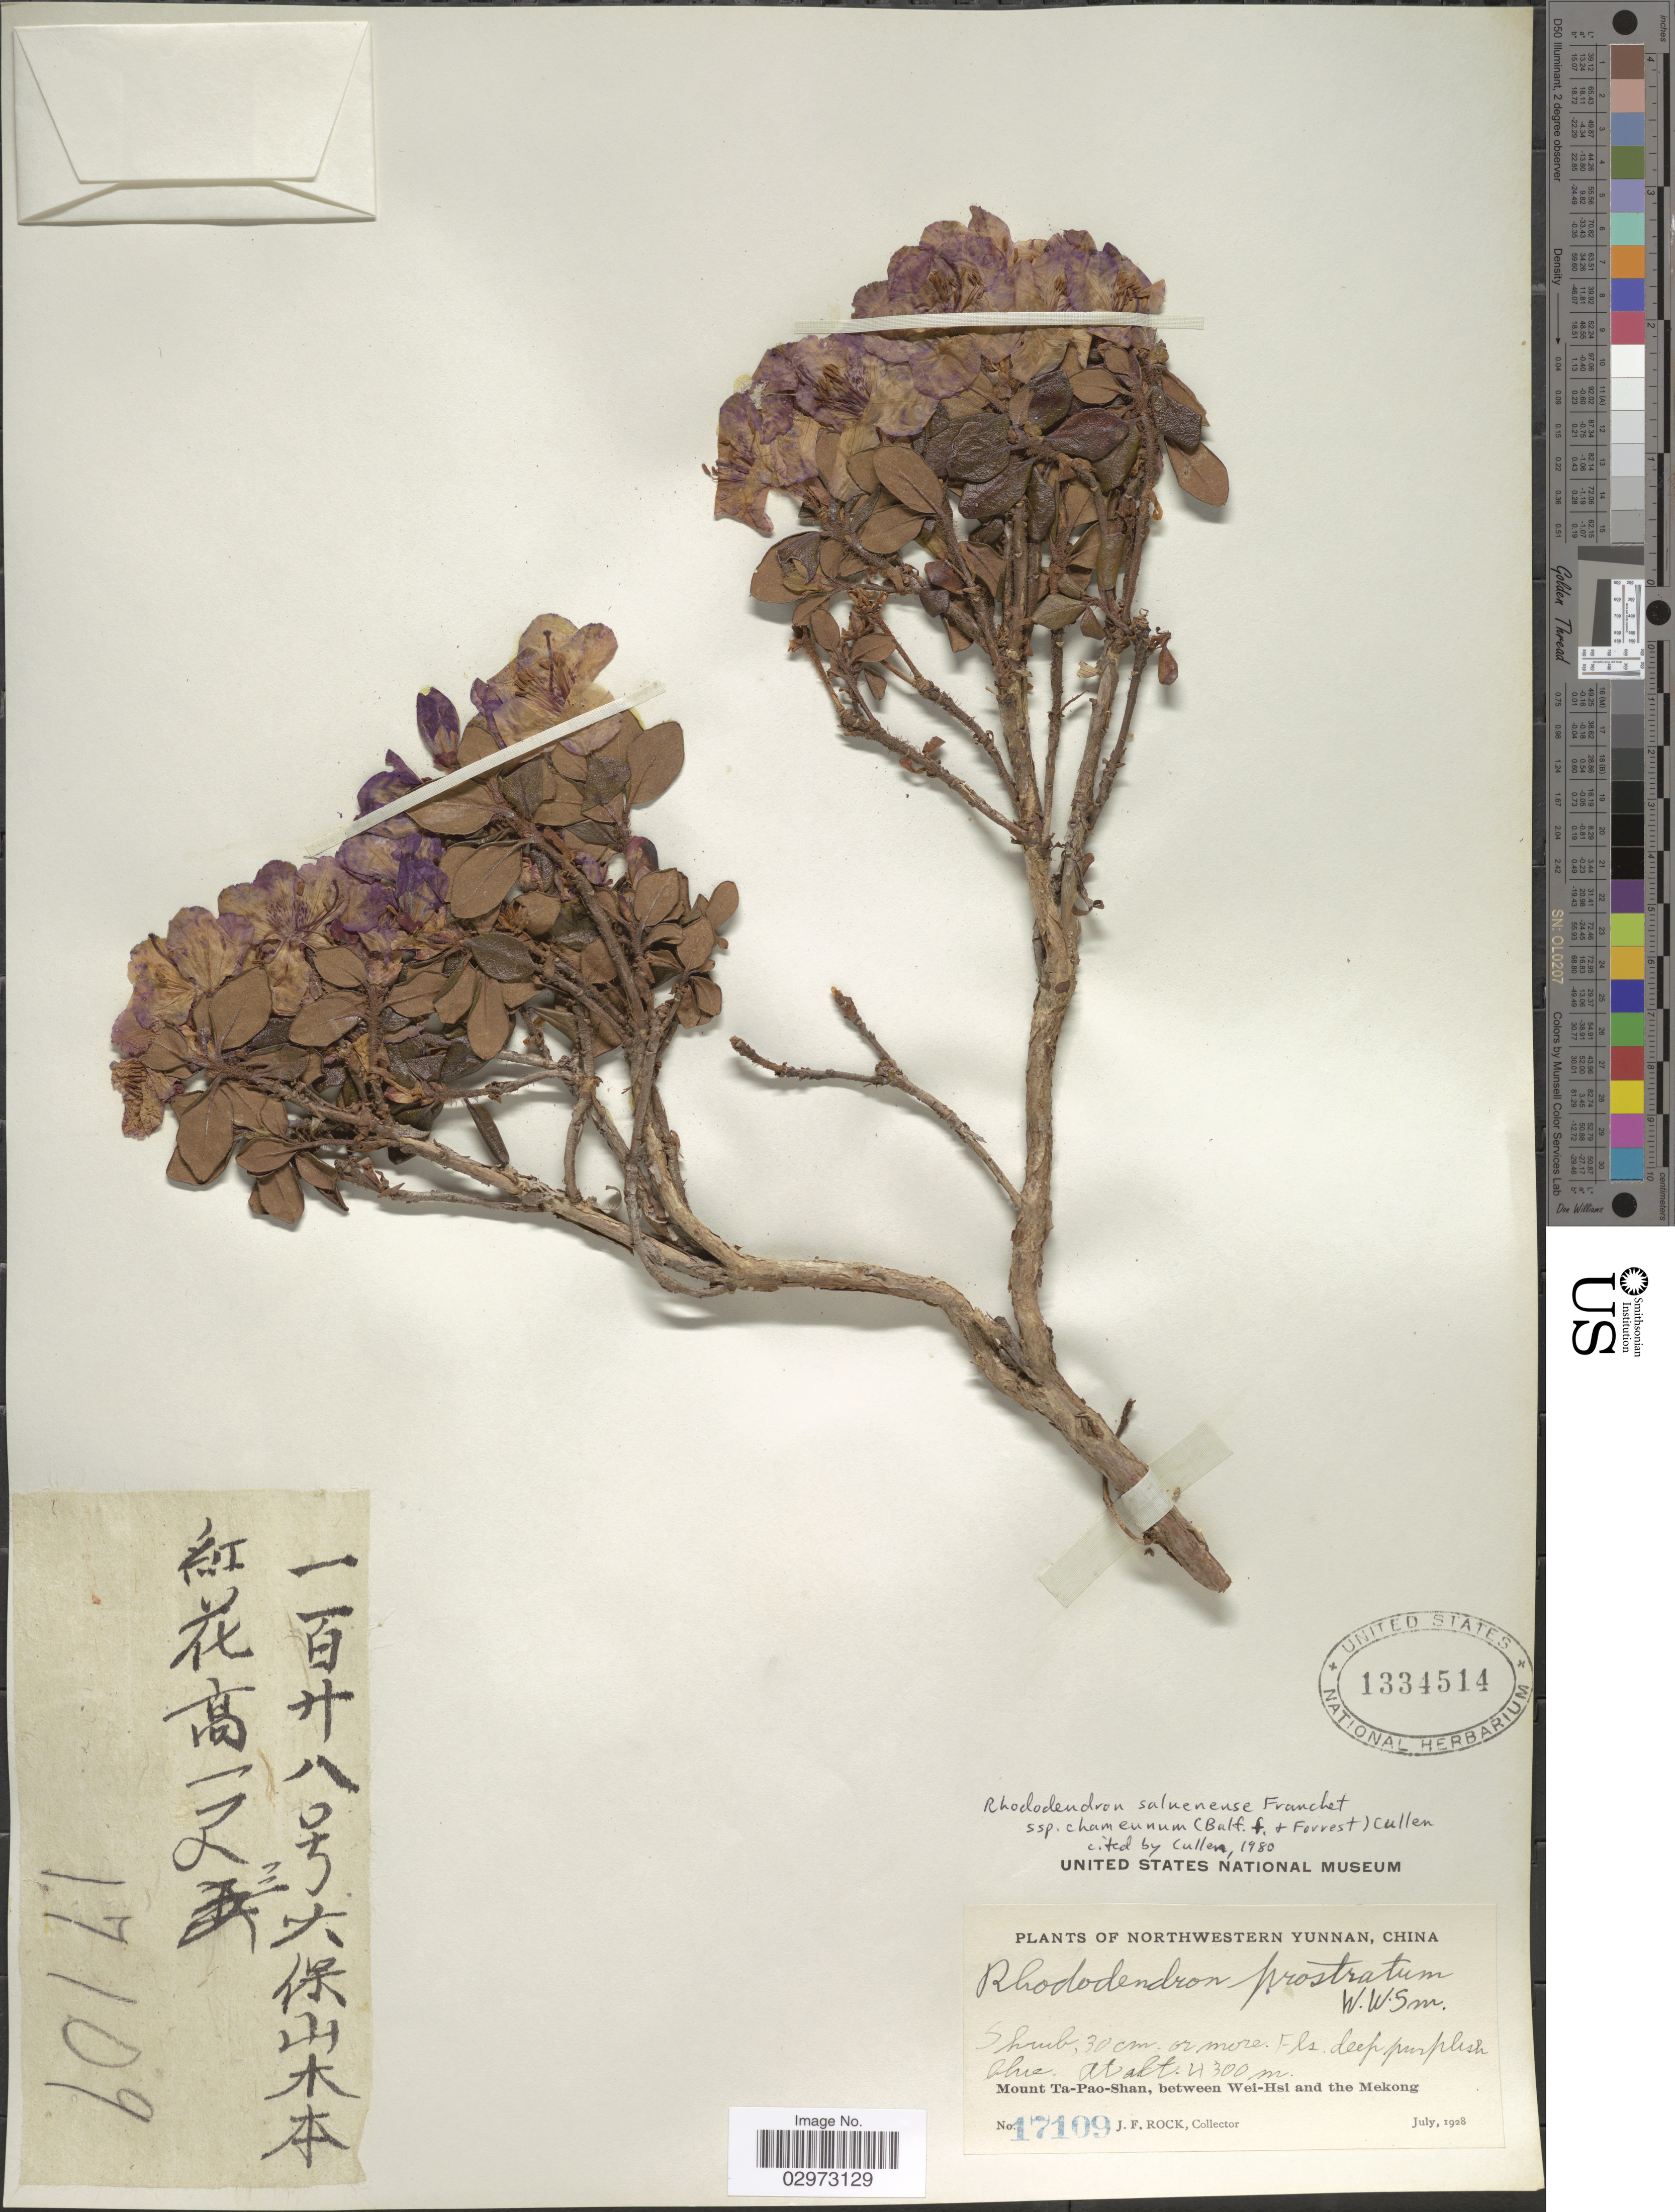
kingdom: Plantae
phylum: Tracheophyta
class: Magnoliopsida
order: Ericales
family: Ericaceae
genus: Rhododendron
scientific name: Rhododendron saluenense subsp. chameunum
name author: (Balf. f. & Forrest) Cullen in Cullen & D.F.Chamb.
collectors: J. Rock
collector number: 17109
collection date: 1928-07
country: China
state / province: Yunnan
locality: Northwestern Yunnan. Mount Ta-Pao-Shan, between Wei-Hsi and the Mekong.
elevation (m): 4300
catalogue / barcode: US 1334514